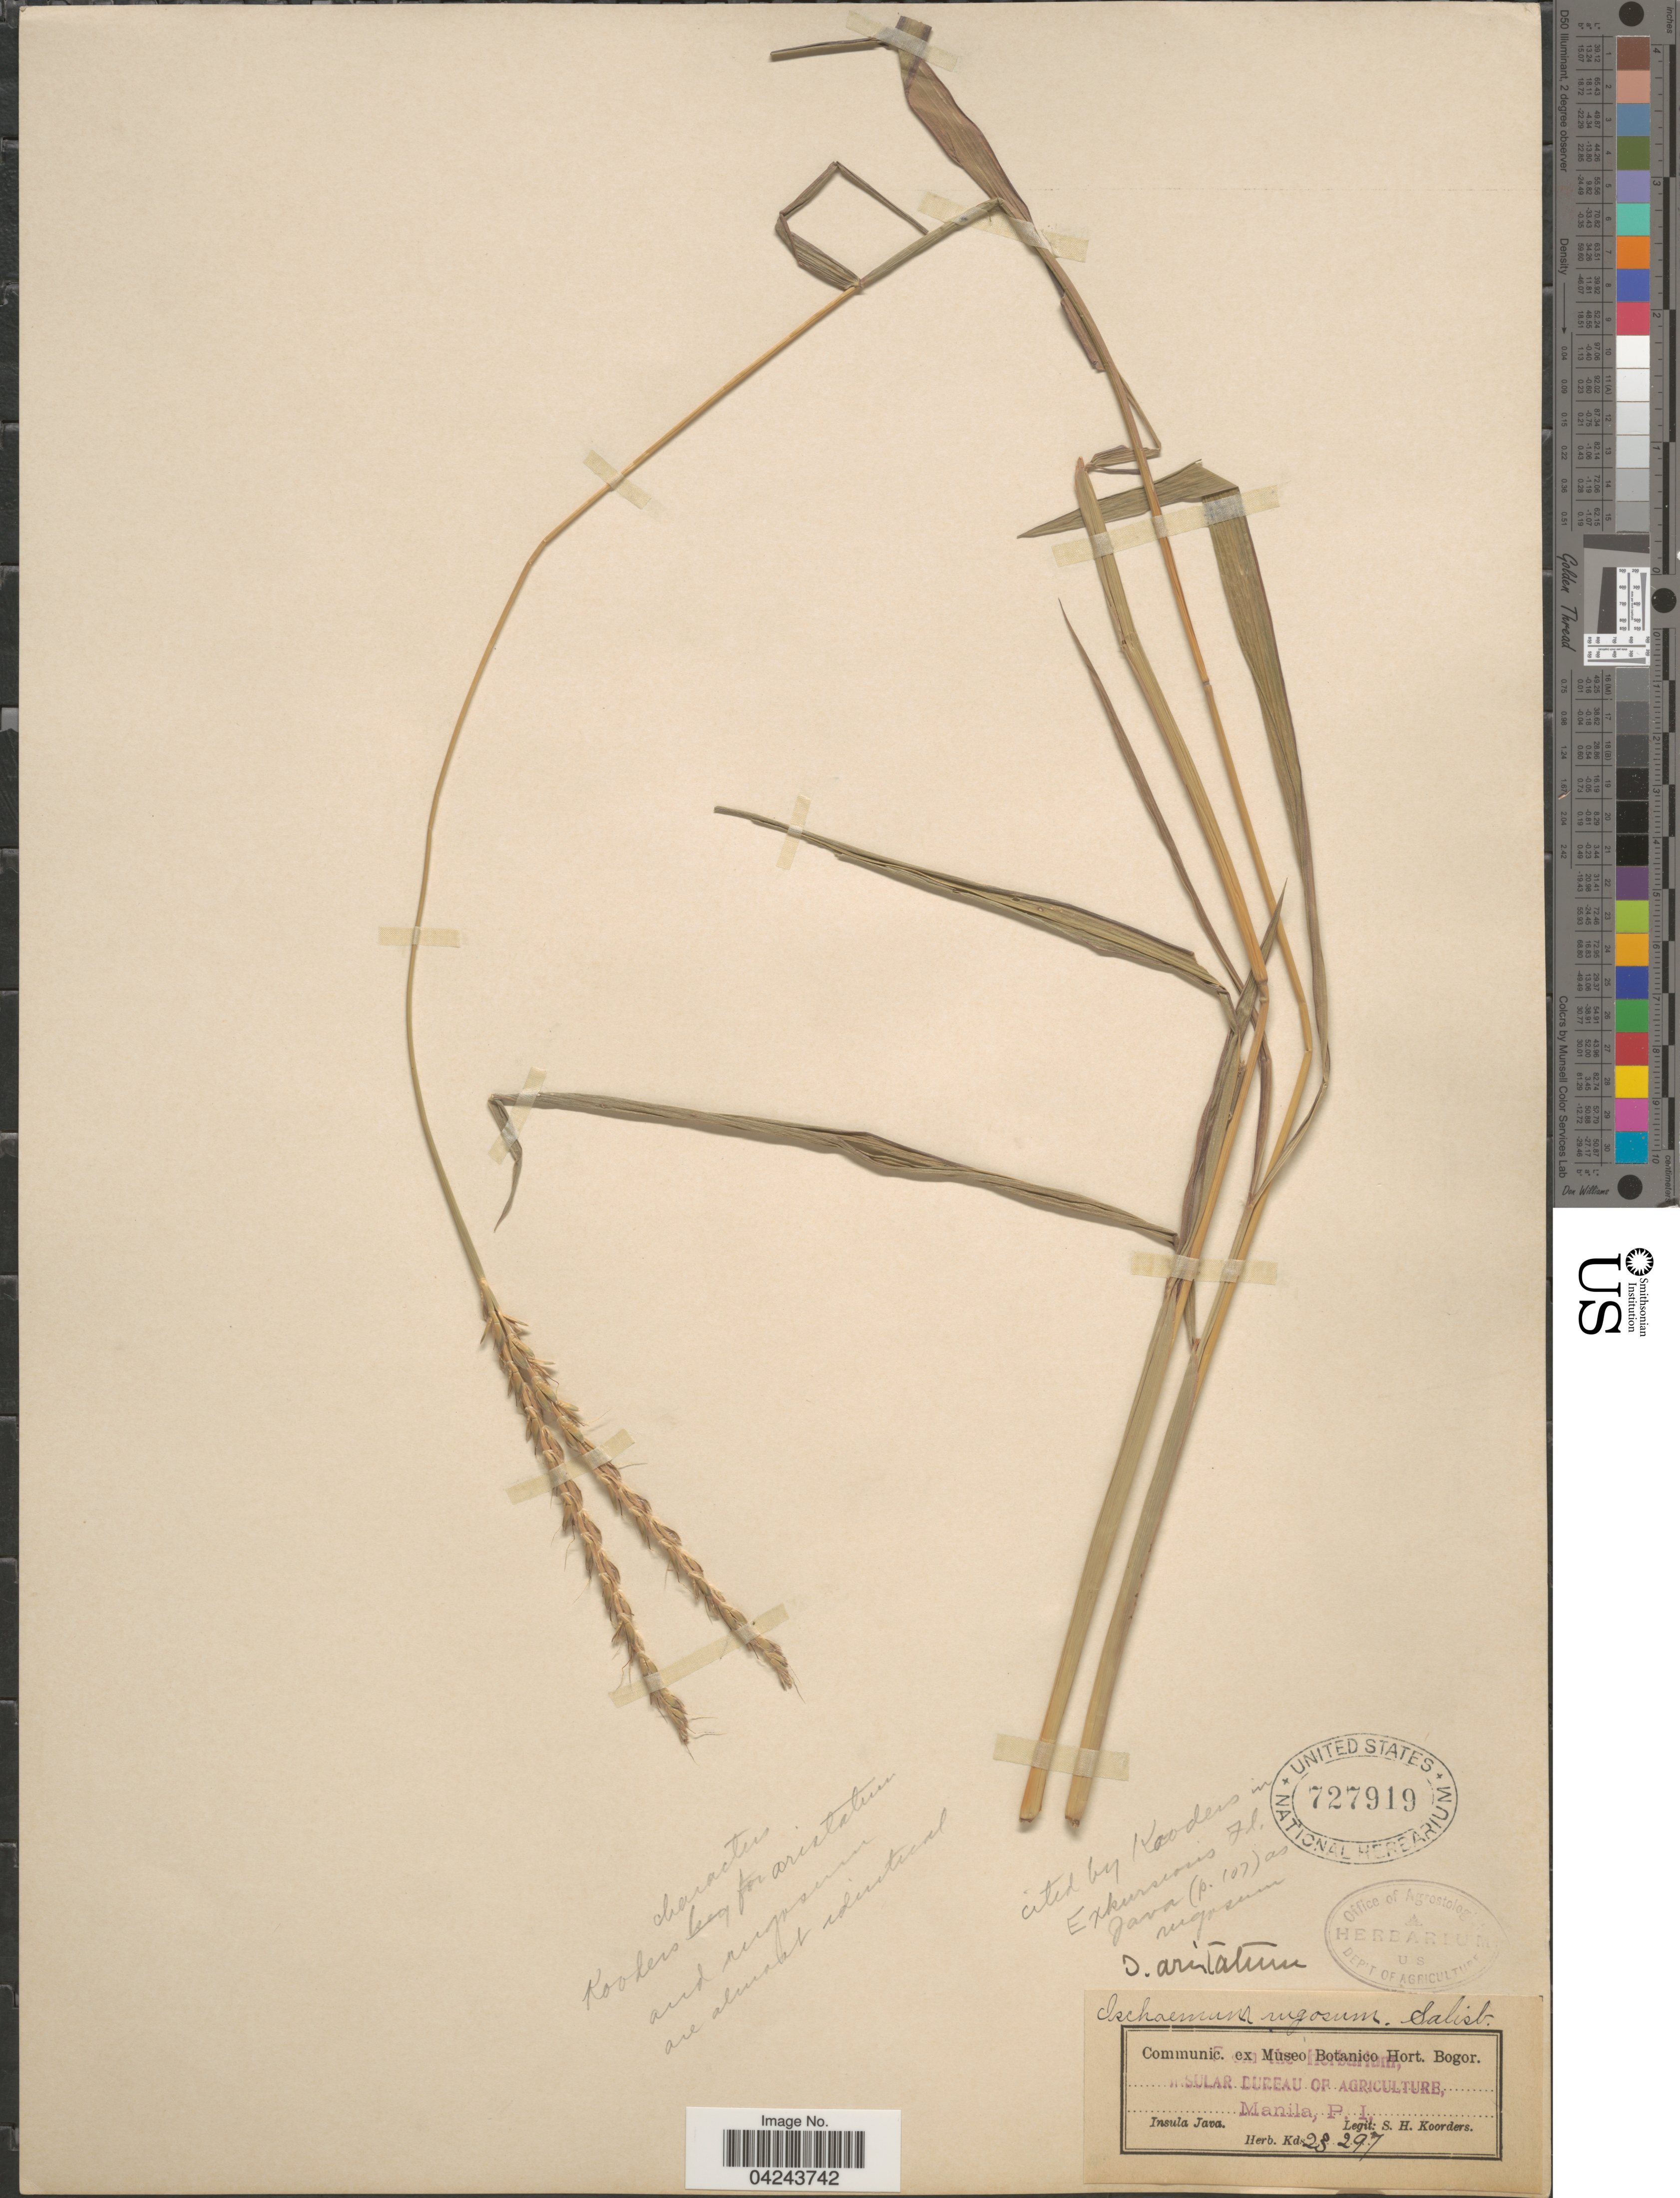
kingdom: Plantae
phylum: Tracheophyta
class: Liliopsida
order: Poales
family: Poaceae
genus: Ischaemum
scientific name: Ischaemum ciliare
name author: Retz.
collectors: S. H. Koorders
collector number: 23297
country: Indonesia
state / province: Java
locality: Insula Java.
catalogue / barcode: US 727919